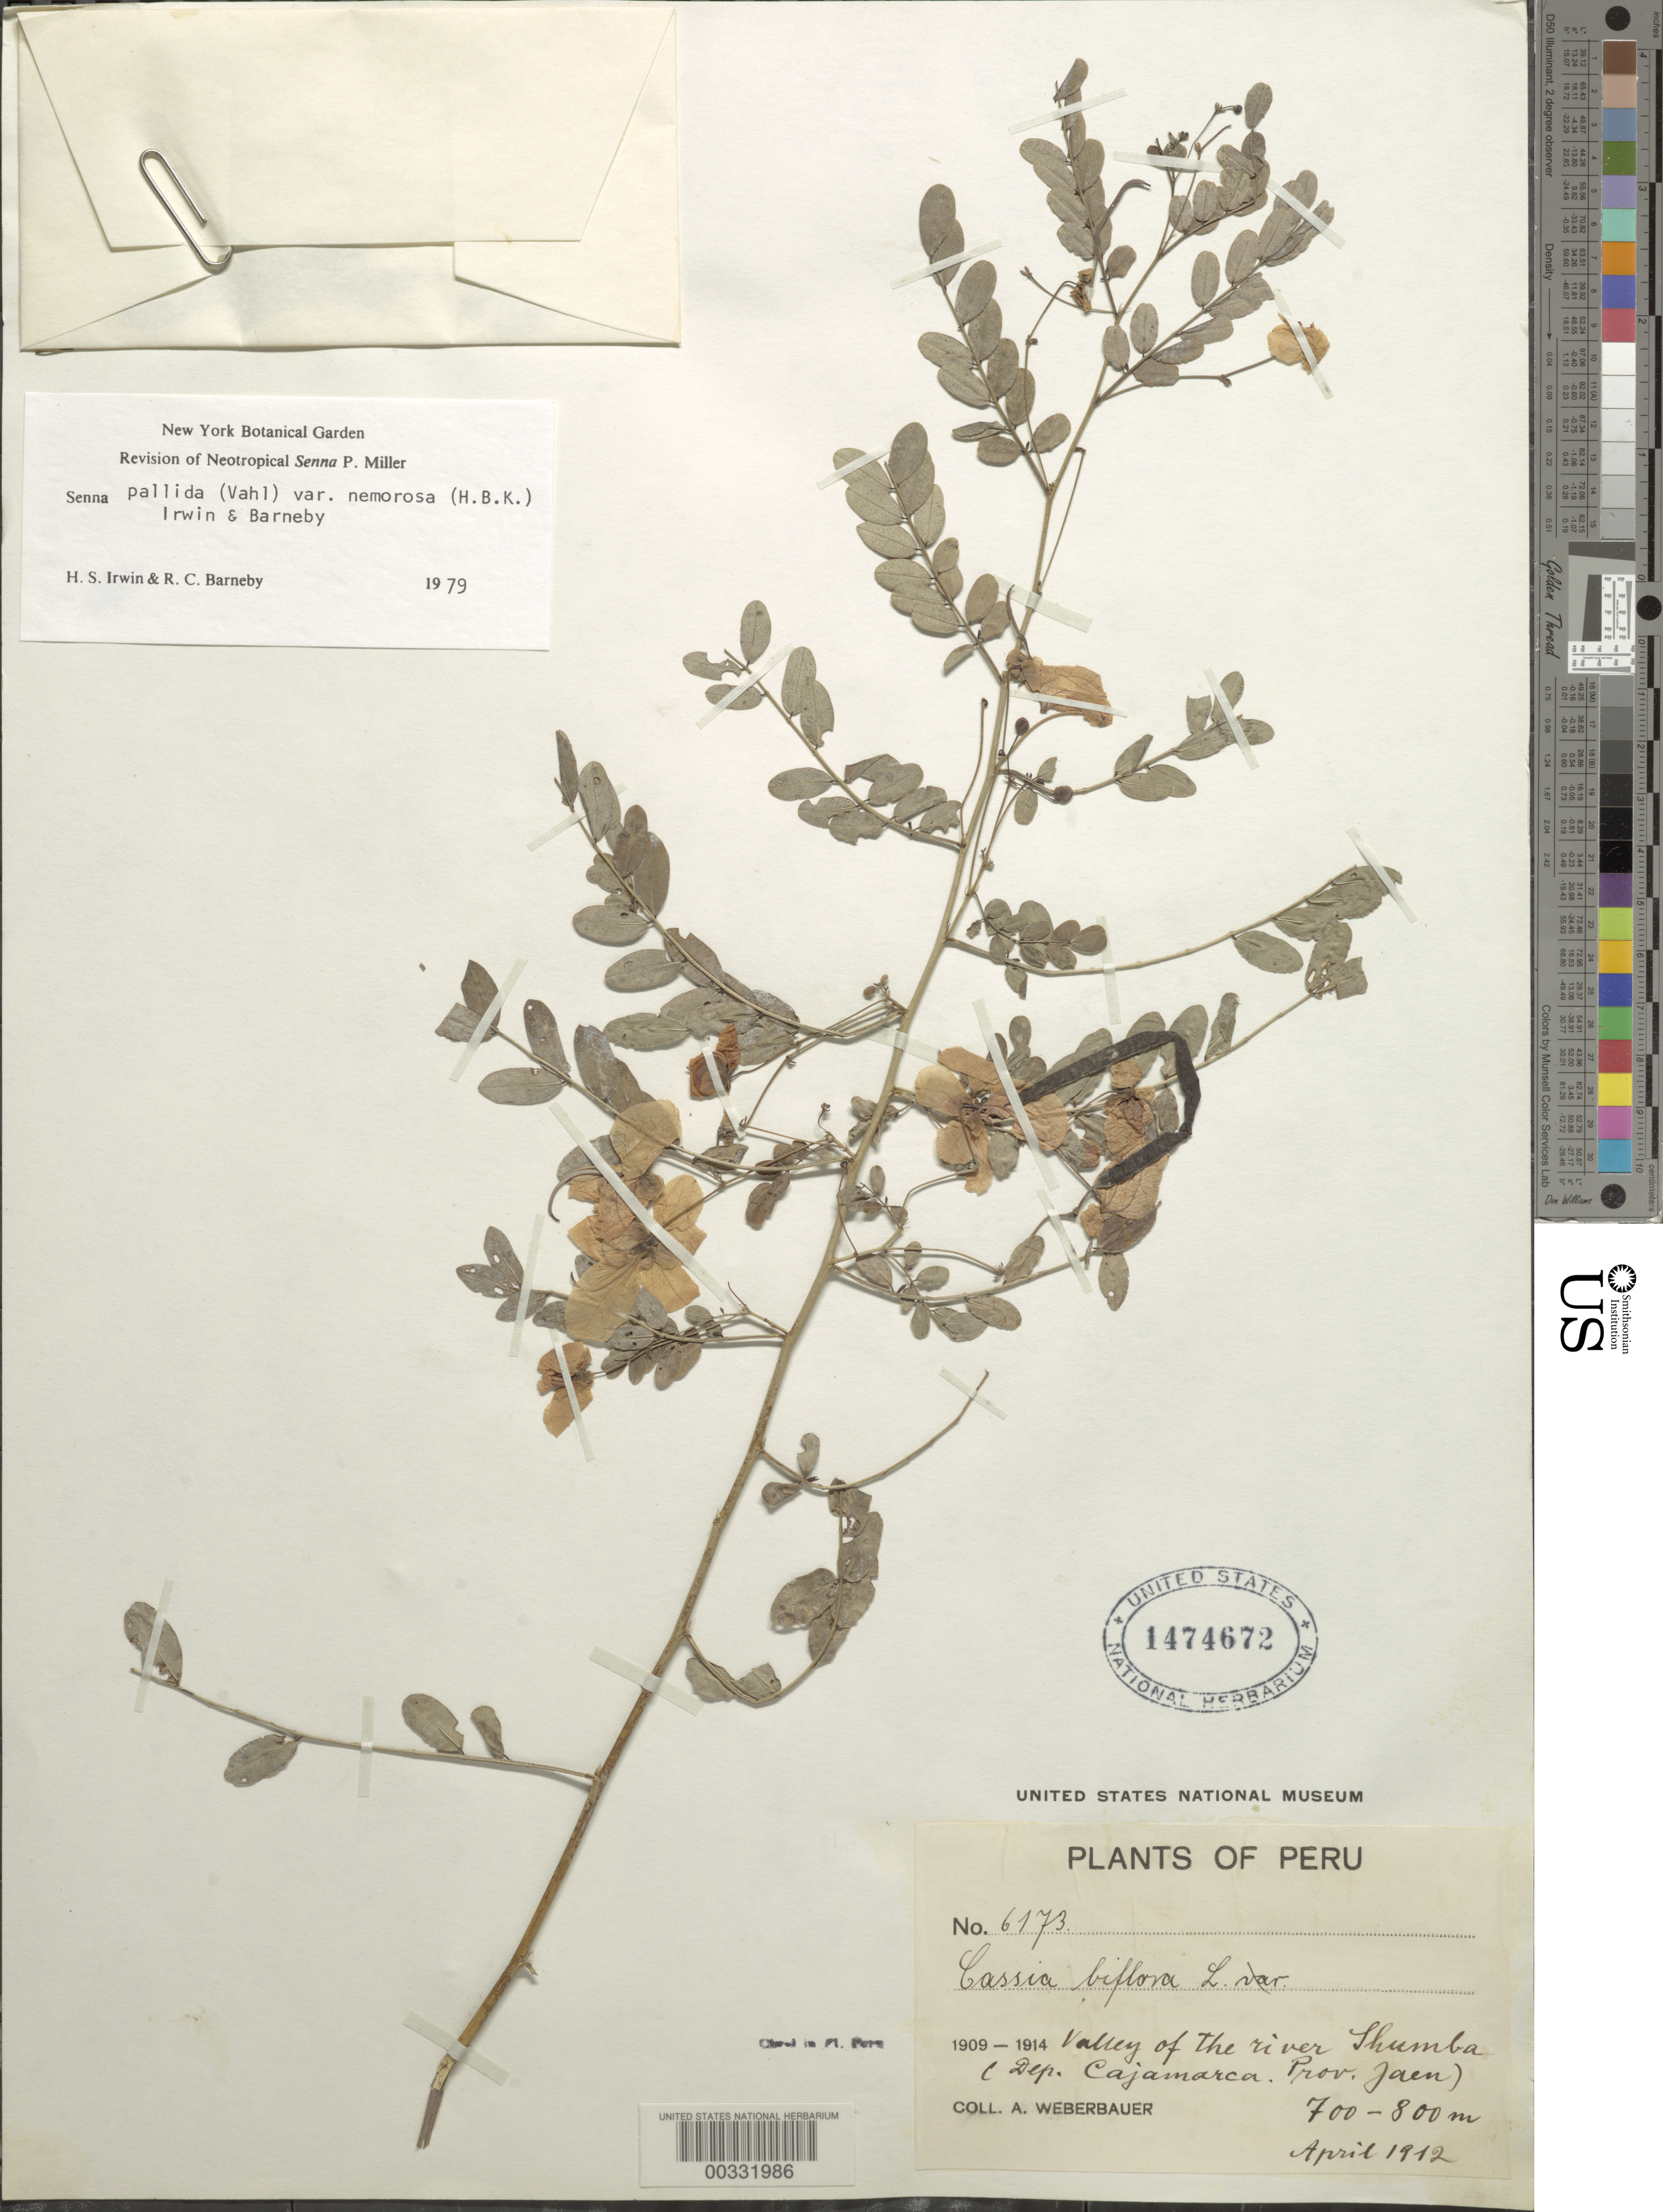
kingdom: Plantae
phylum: Tracheophyta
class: Magnoliopsida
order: Fabales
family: Fabaceae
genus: Senna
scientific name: Senna pallida var. nemorosa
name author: (Kunth) H.S. Irwin & Barneby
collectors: A. Weberbauer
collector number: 6173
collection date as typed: Apr 1912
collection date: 1912-04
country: Peru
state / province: Cajamarca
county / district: Jaén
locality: valley of the River Shumba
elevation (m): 700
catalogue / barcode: US 1474672